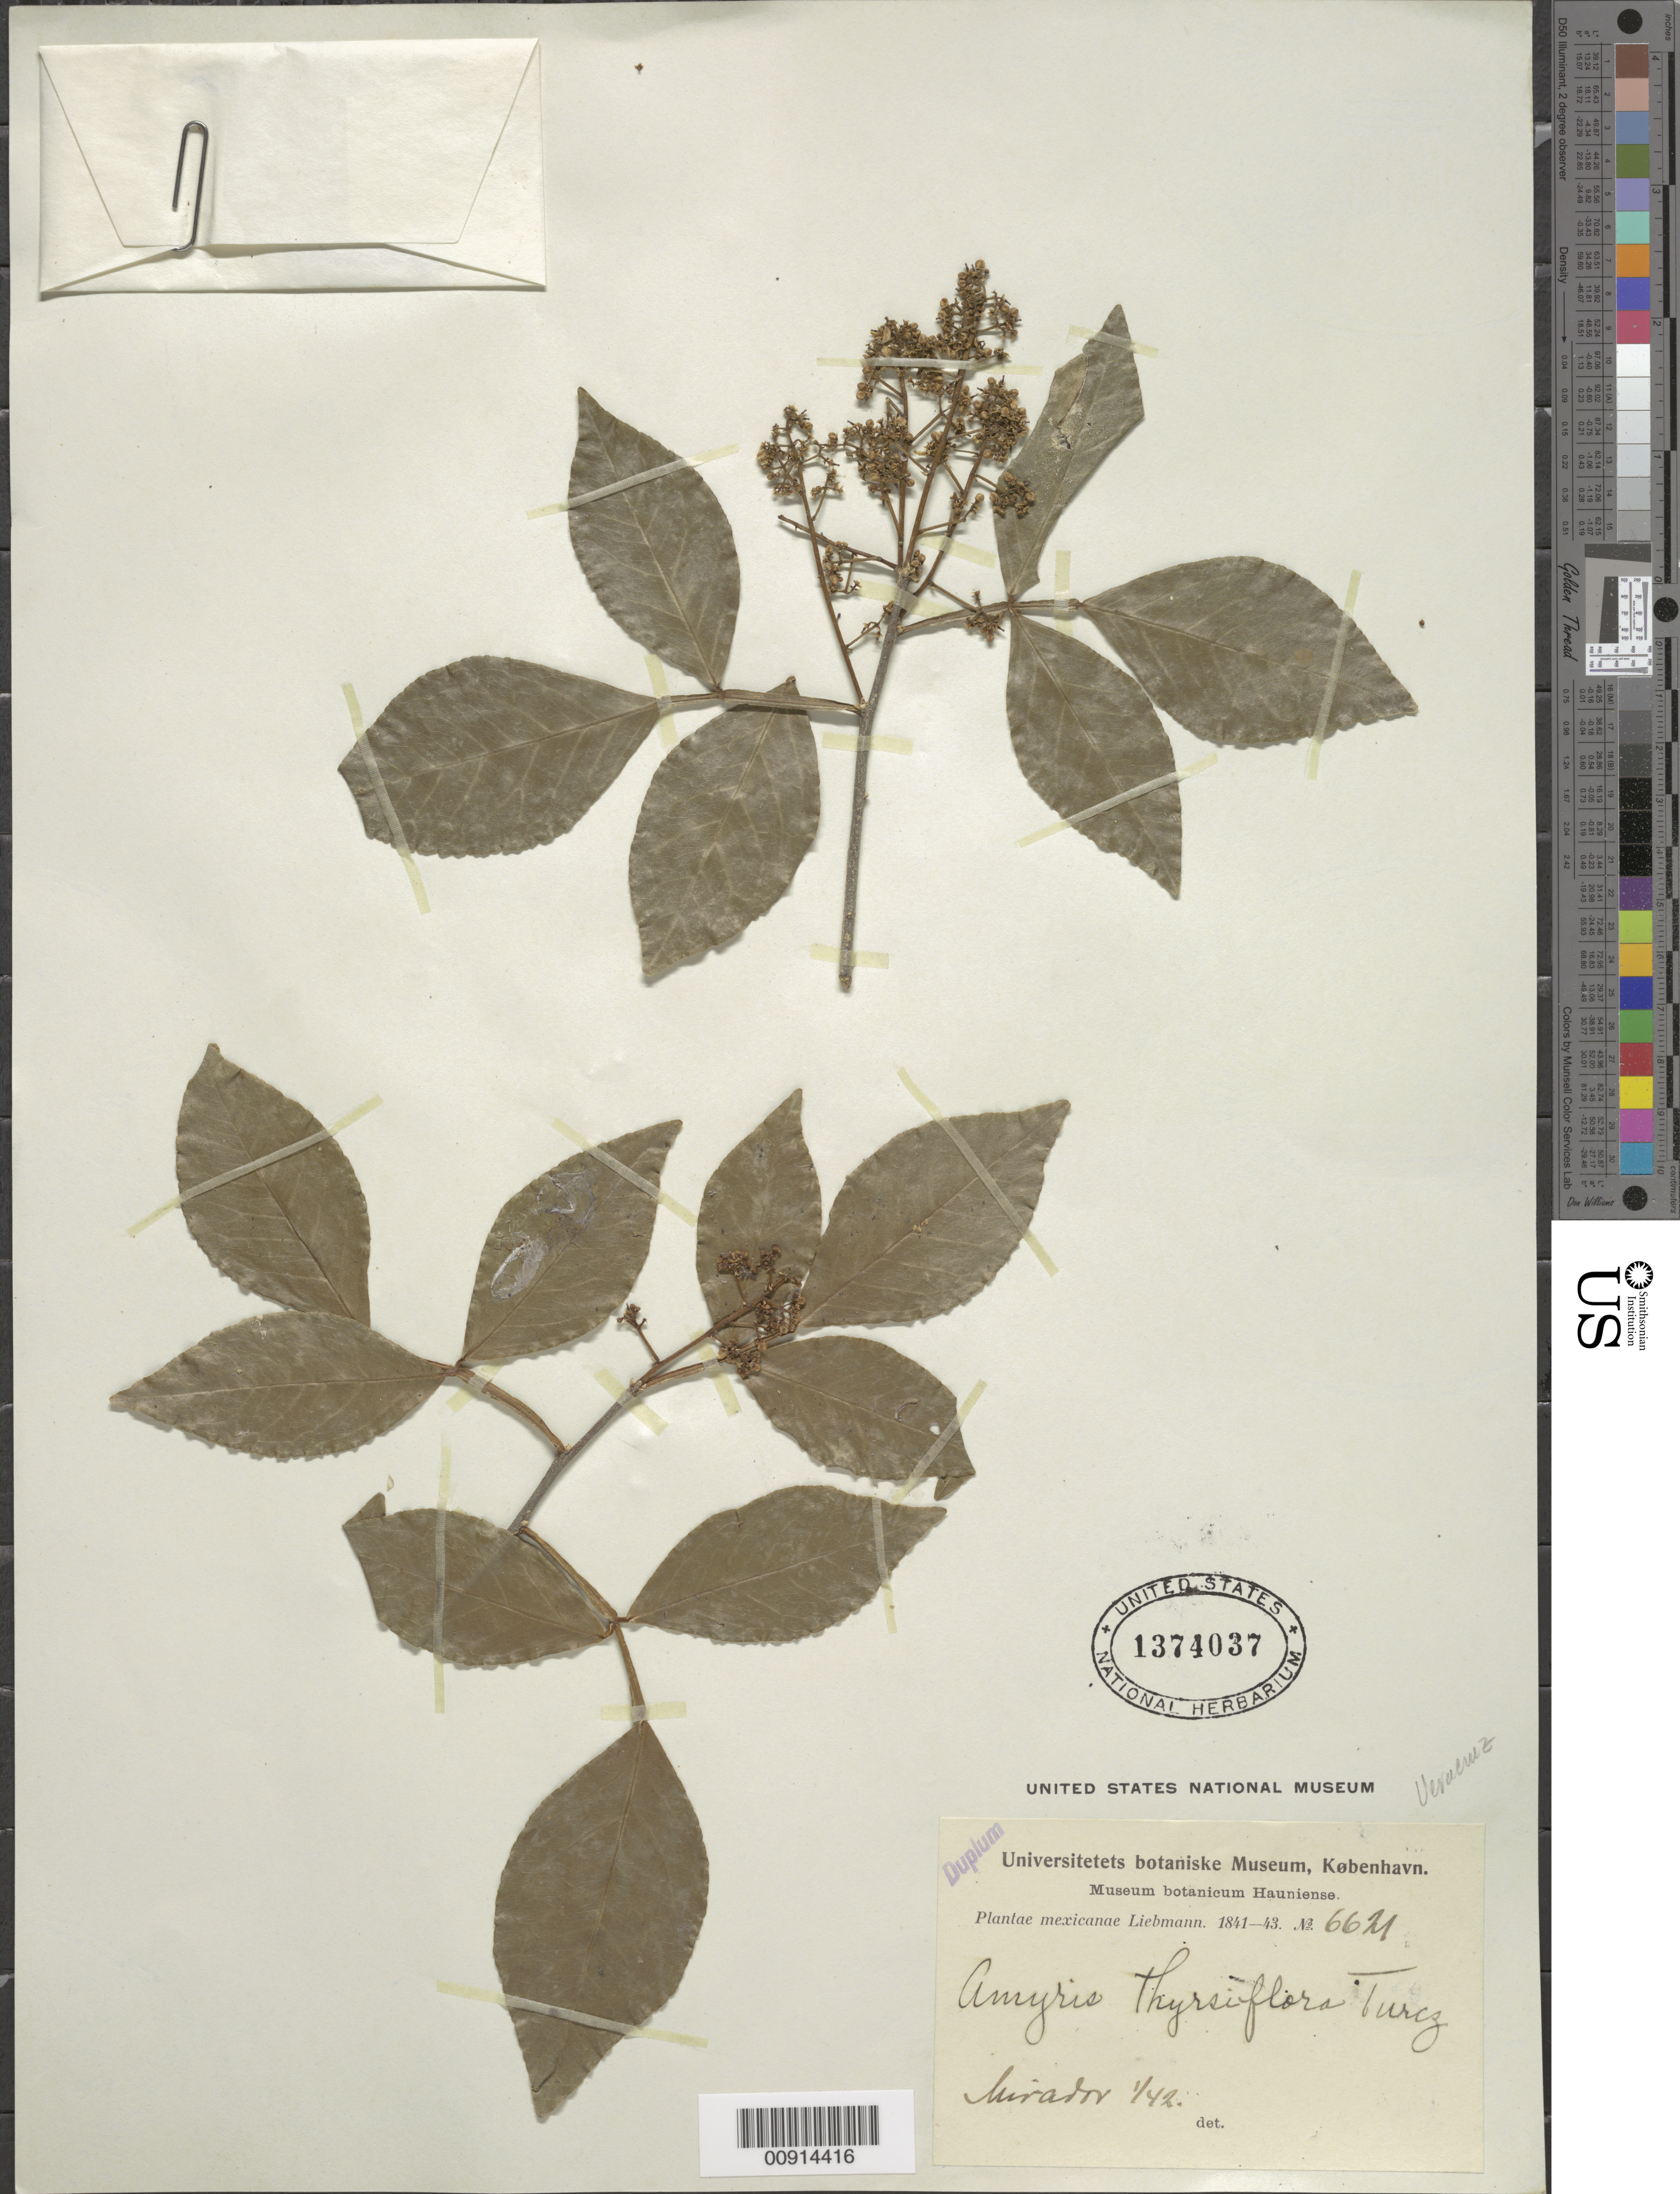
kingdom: Plantae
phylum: Tracheophyta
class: Magnoliopsida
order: Sapindales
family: Rutaceae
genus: Amyris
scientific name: Amyris thyrsiflora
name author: Turcz.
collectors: F. M. Liebmann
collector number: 6621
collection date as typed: Jan 1842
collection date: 1842-01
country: Mexico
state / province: Veracruz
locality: Mirador.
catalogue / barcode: US 1374037